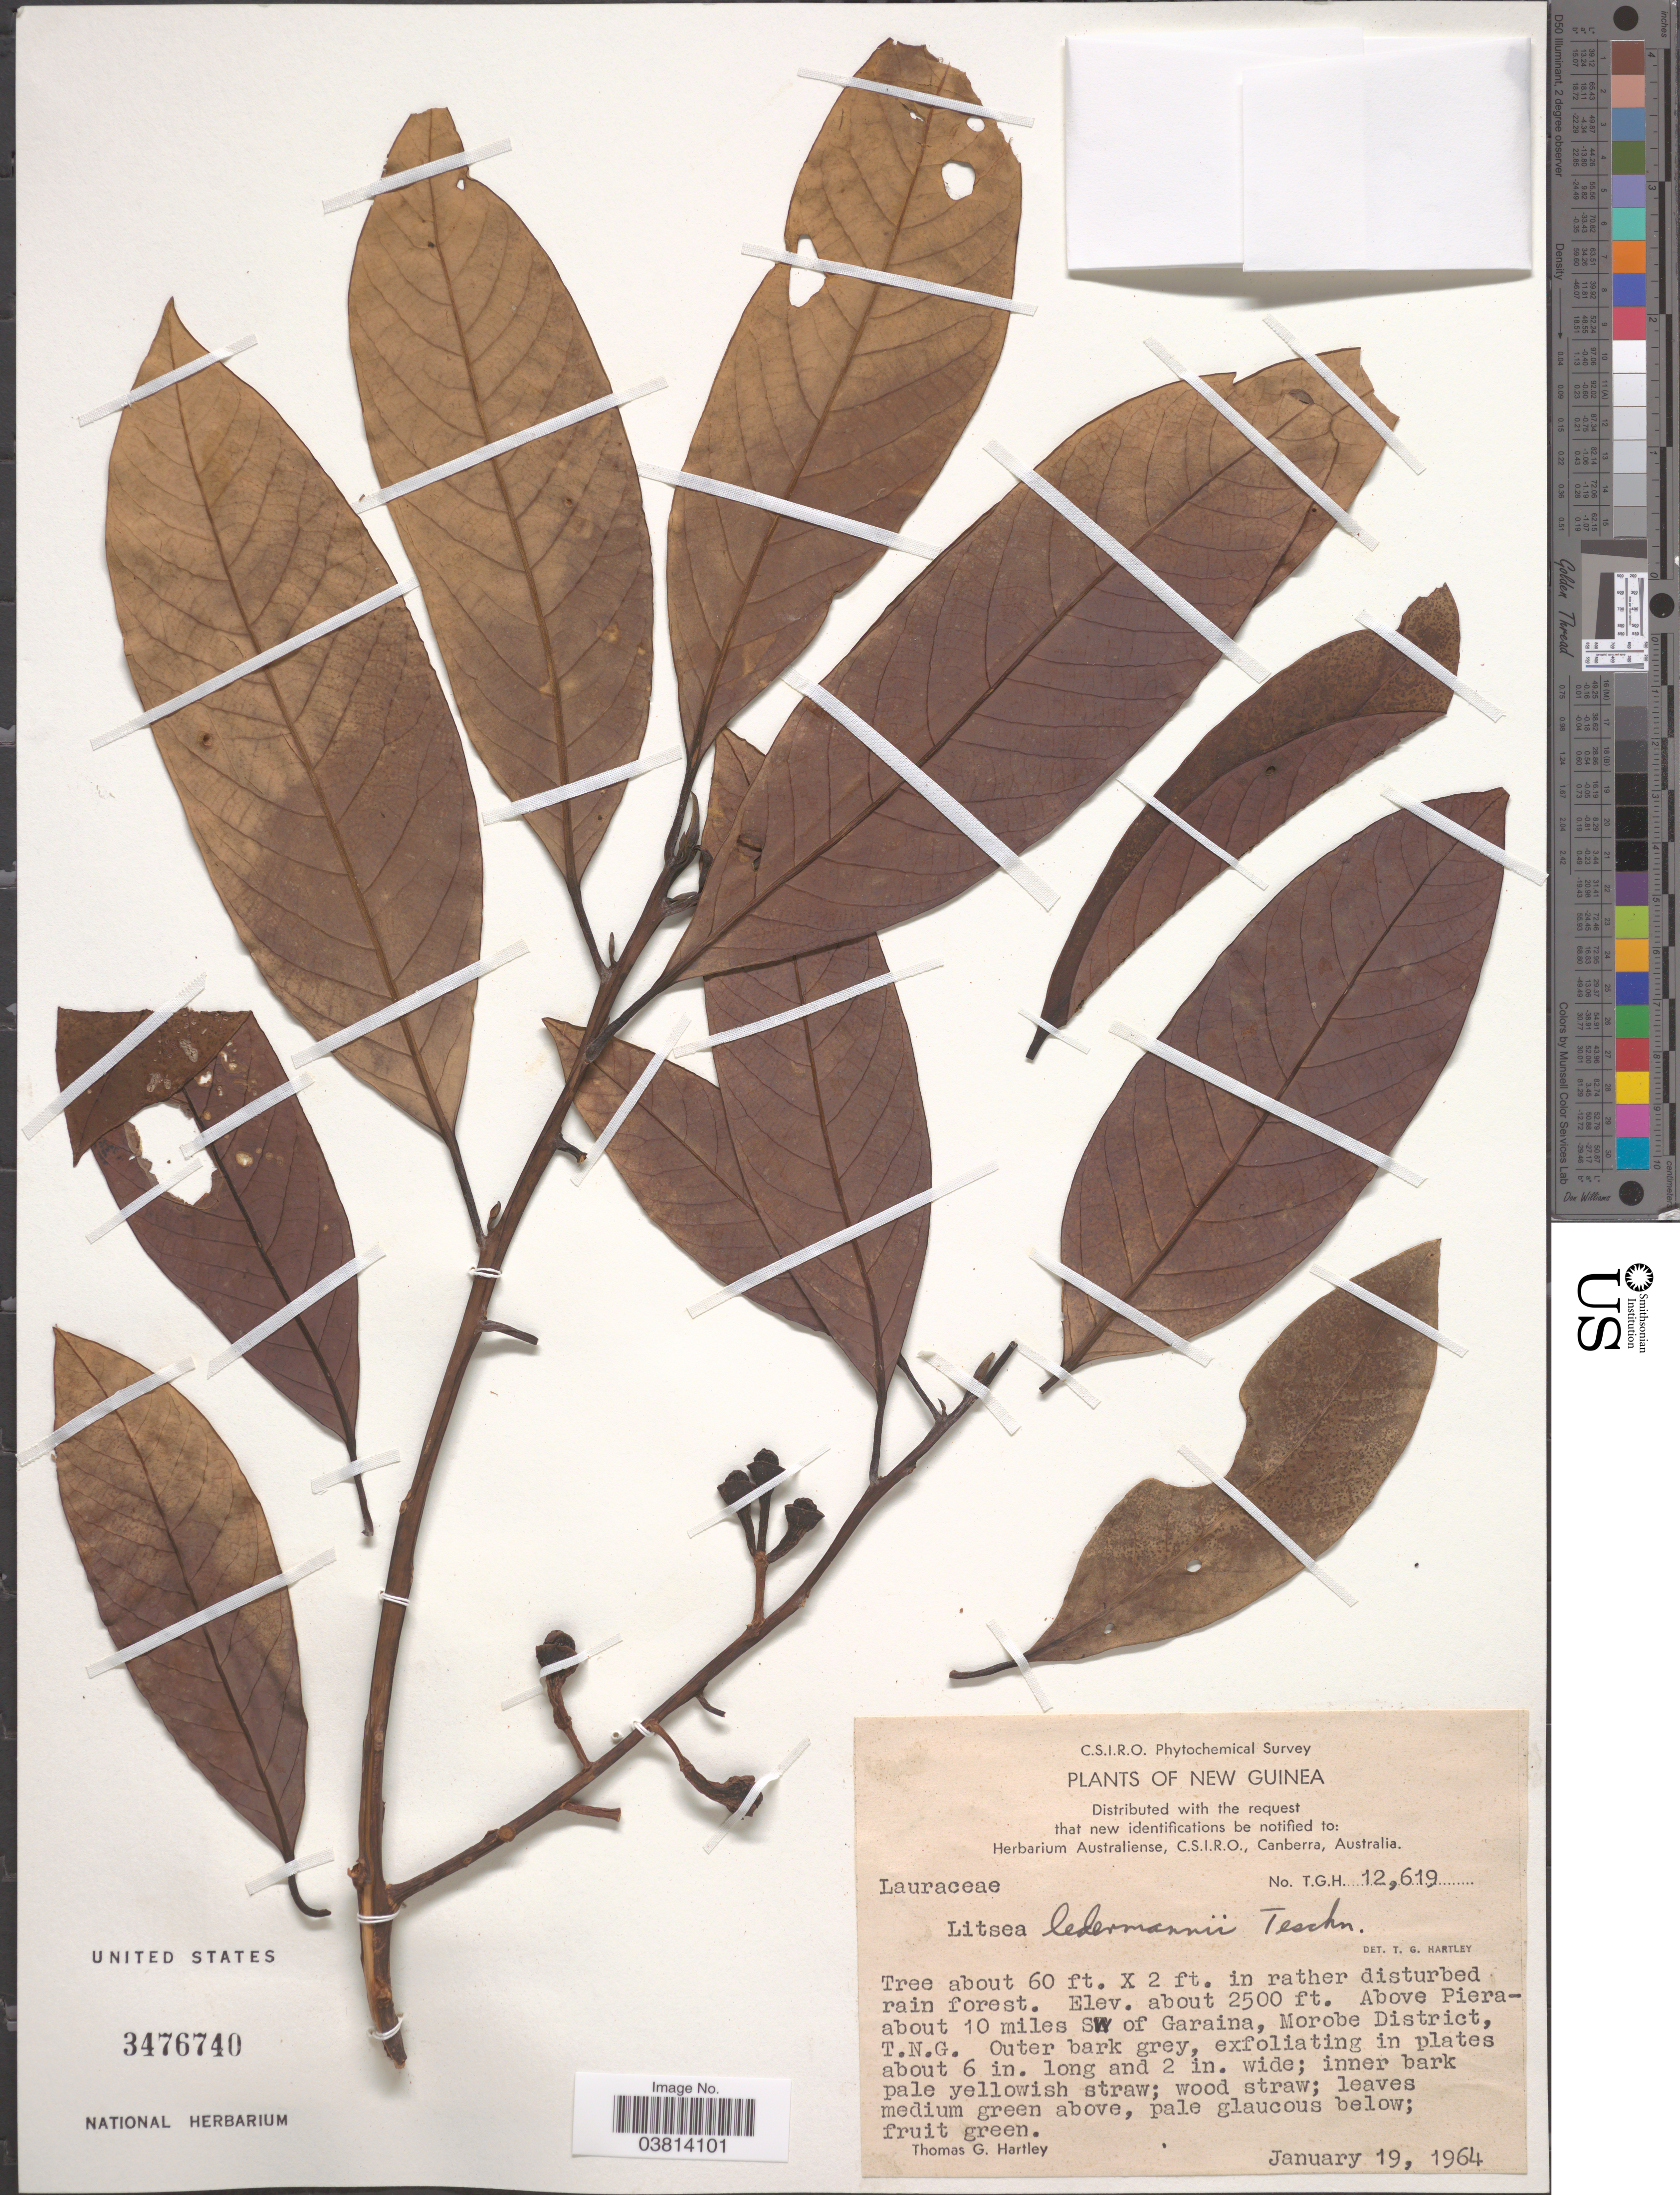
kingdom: Plantae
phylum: Tracheophyta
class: Magnoliopsida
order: Laurales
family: Lauraceae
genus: Litsea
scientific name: Litsea ledermannii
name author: Teschner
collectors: T. G. Hartley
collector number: TGH12619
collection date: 1964-01-19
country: Papua New Guinea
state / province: Morobe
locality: New Guinea. Above Piera about 10 miles SW of Garaina, Morobe District, T.N.G.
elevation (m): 762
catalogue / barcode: US 3476740